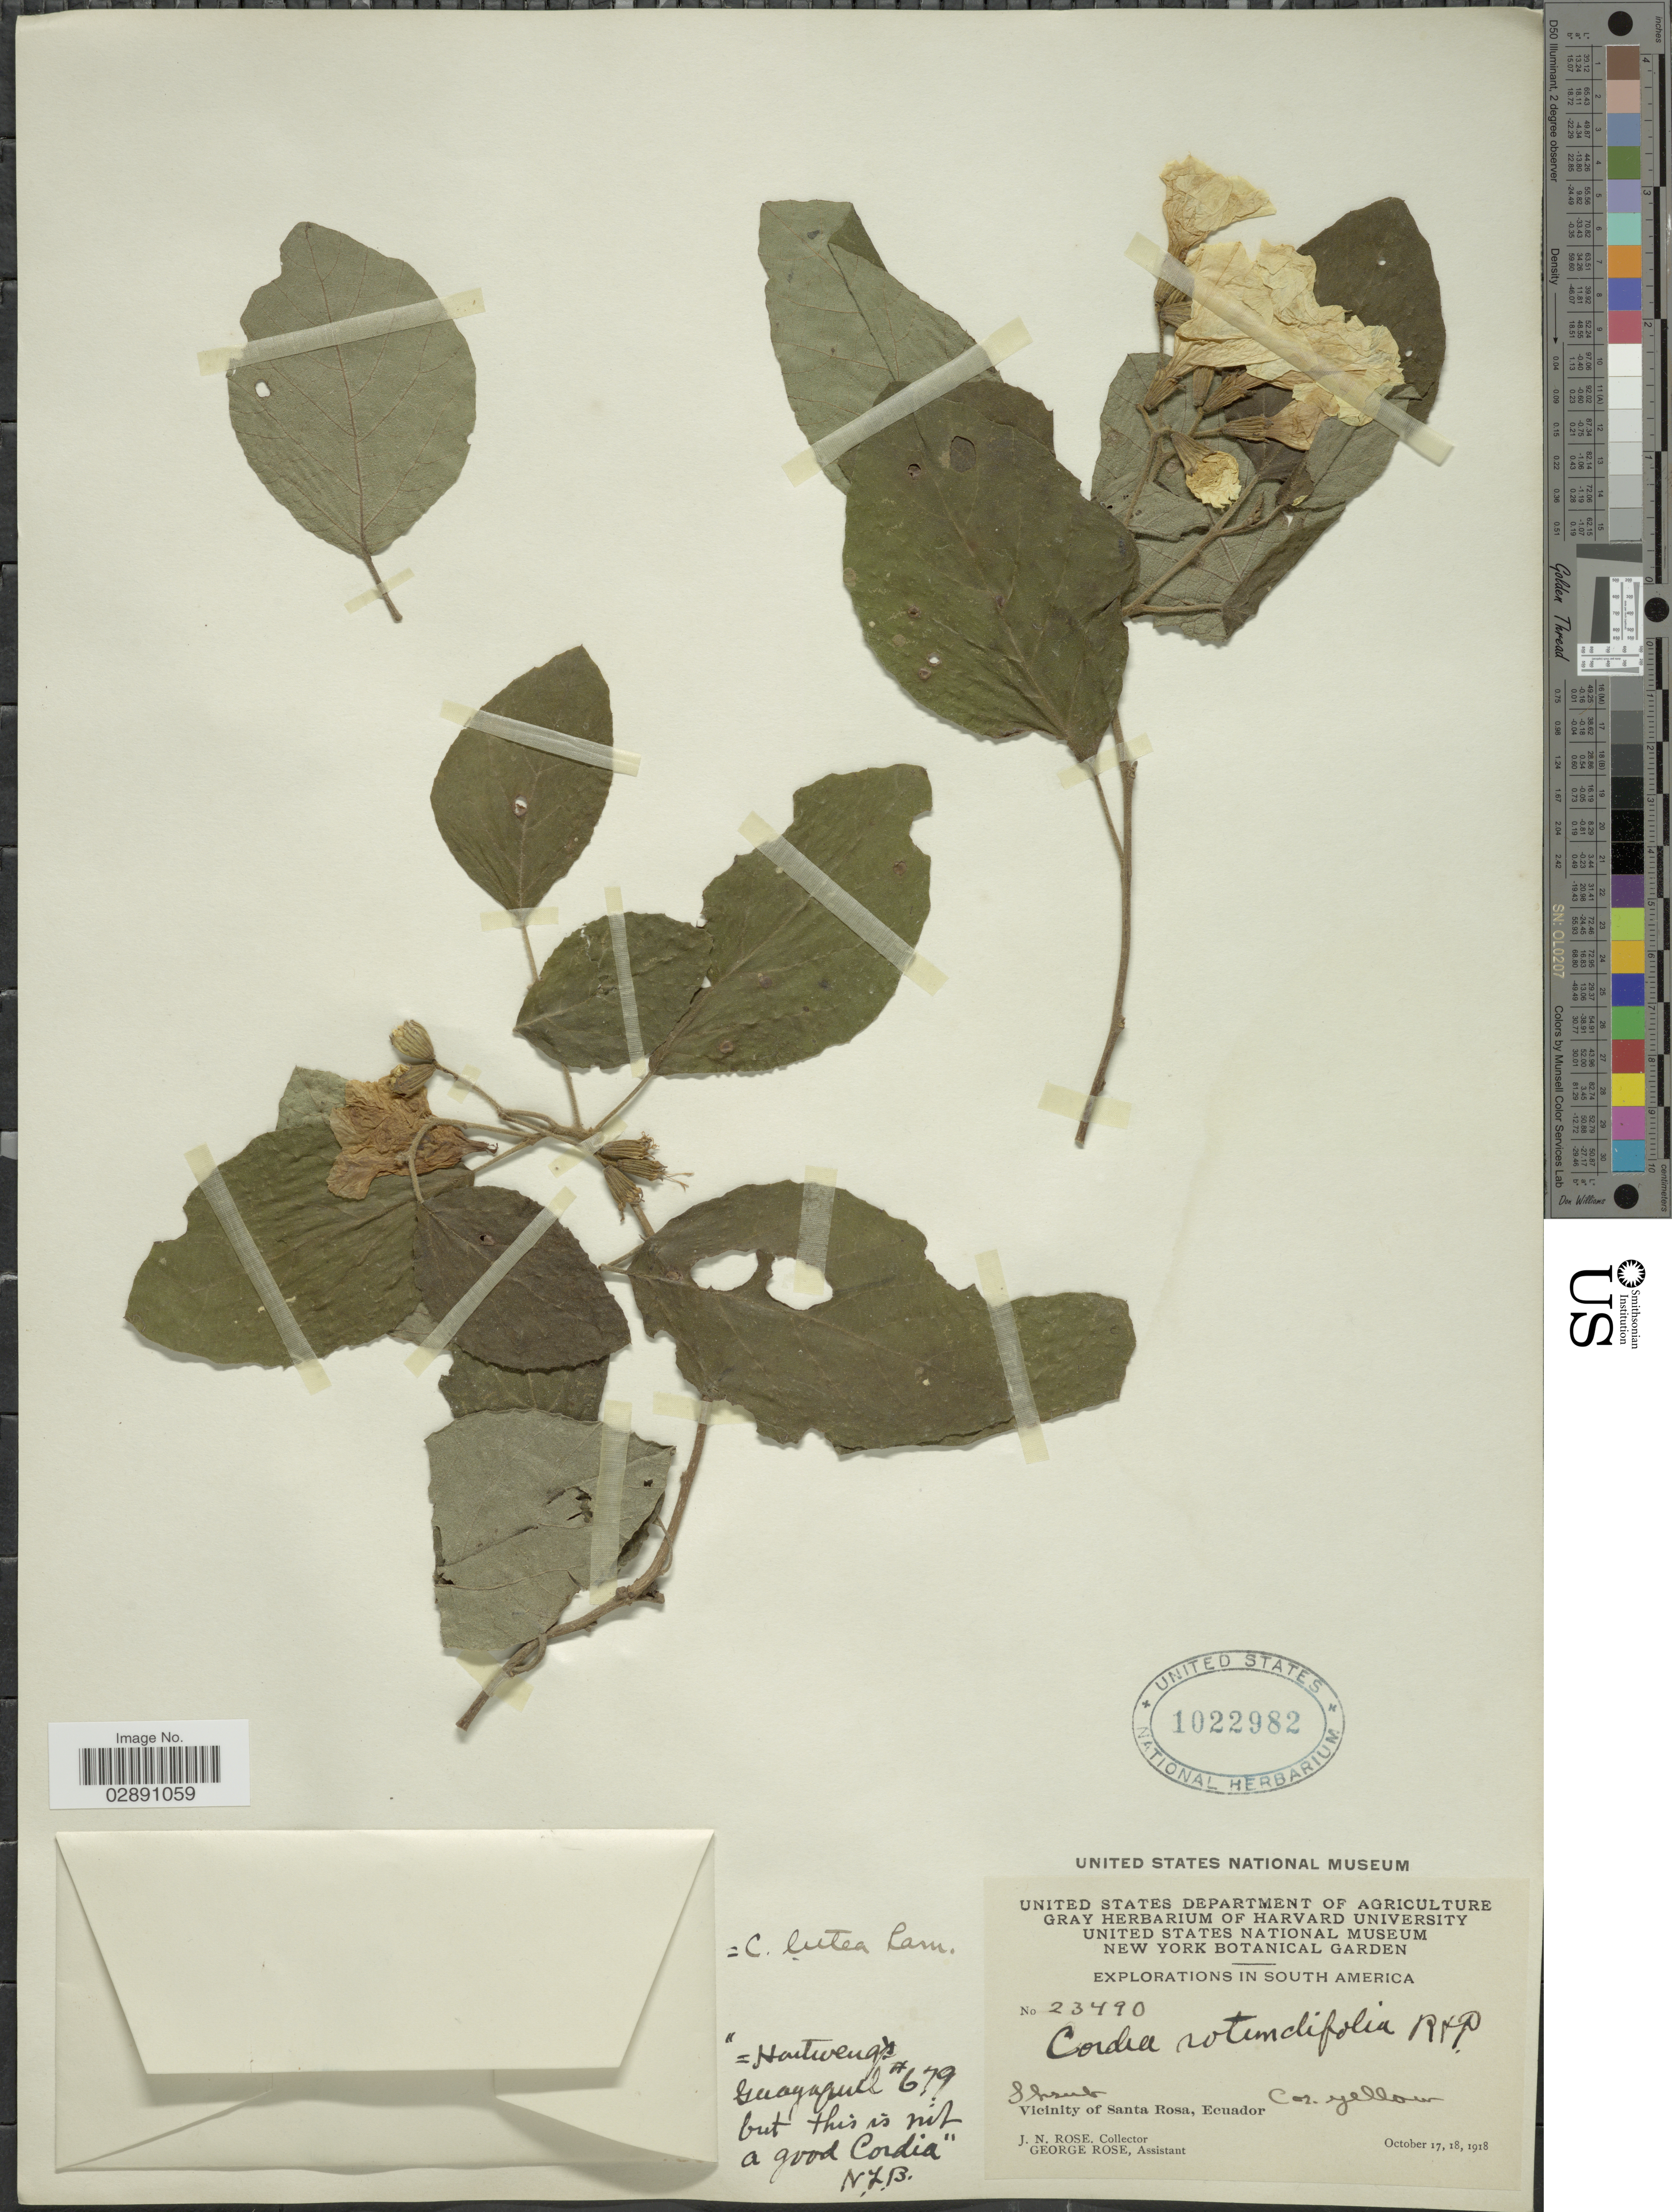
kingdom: Plantae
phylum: Tracheophyta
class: Magnoliopsida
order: Boraginales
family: Cordiaceae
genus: Cordia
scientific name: Cordia lutea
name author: Lam.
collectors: J. N. Rose & G. Rose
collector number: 23490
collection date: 1918-10-17/1918-10-18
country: Ecuador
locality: Vicinity of Santa Rosa.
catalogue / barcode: US 1022982